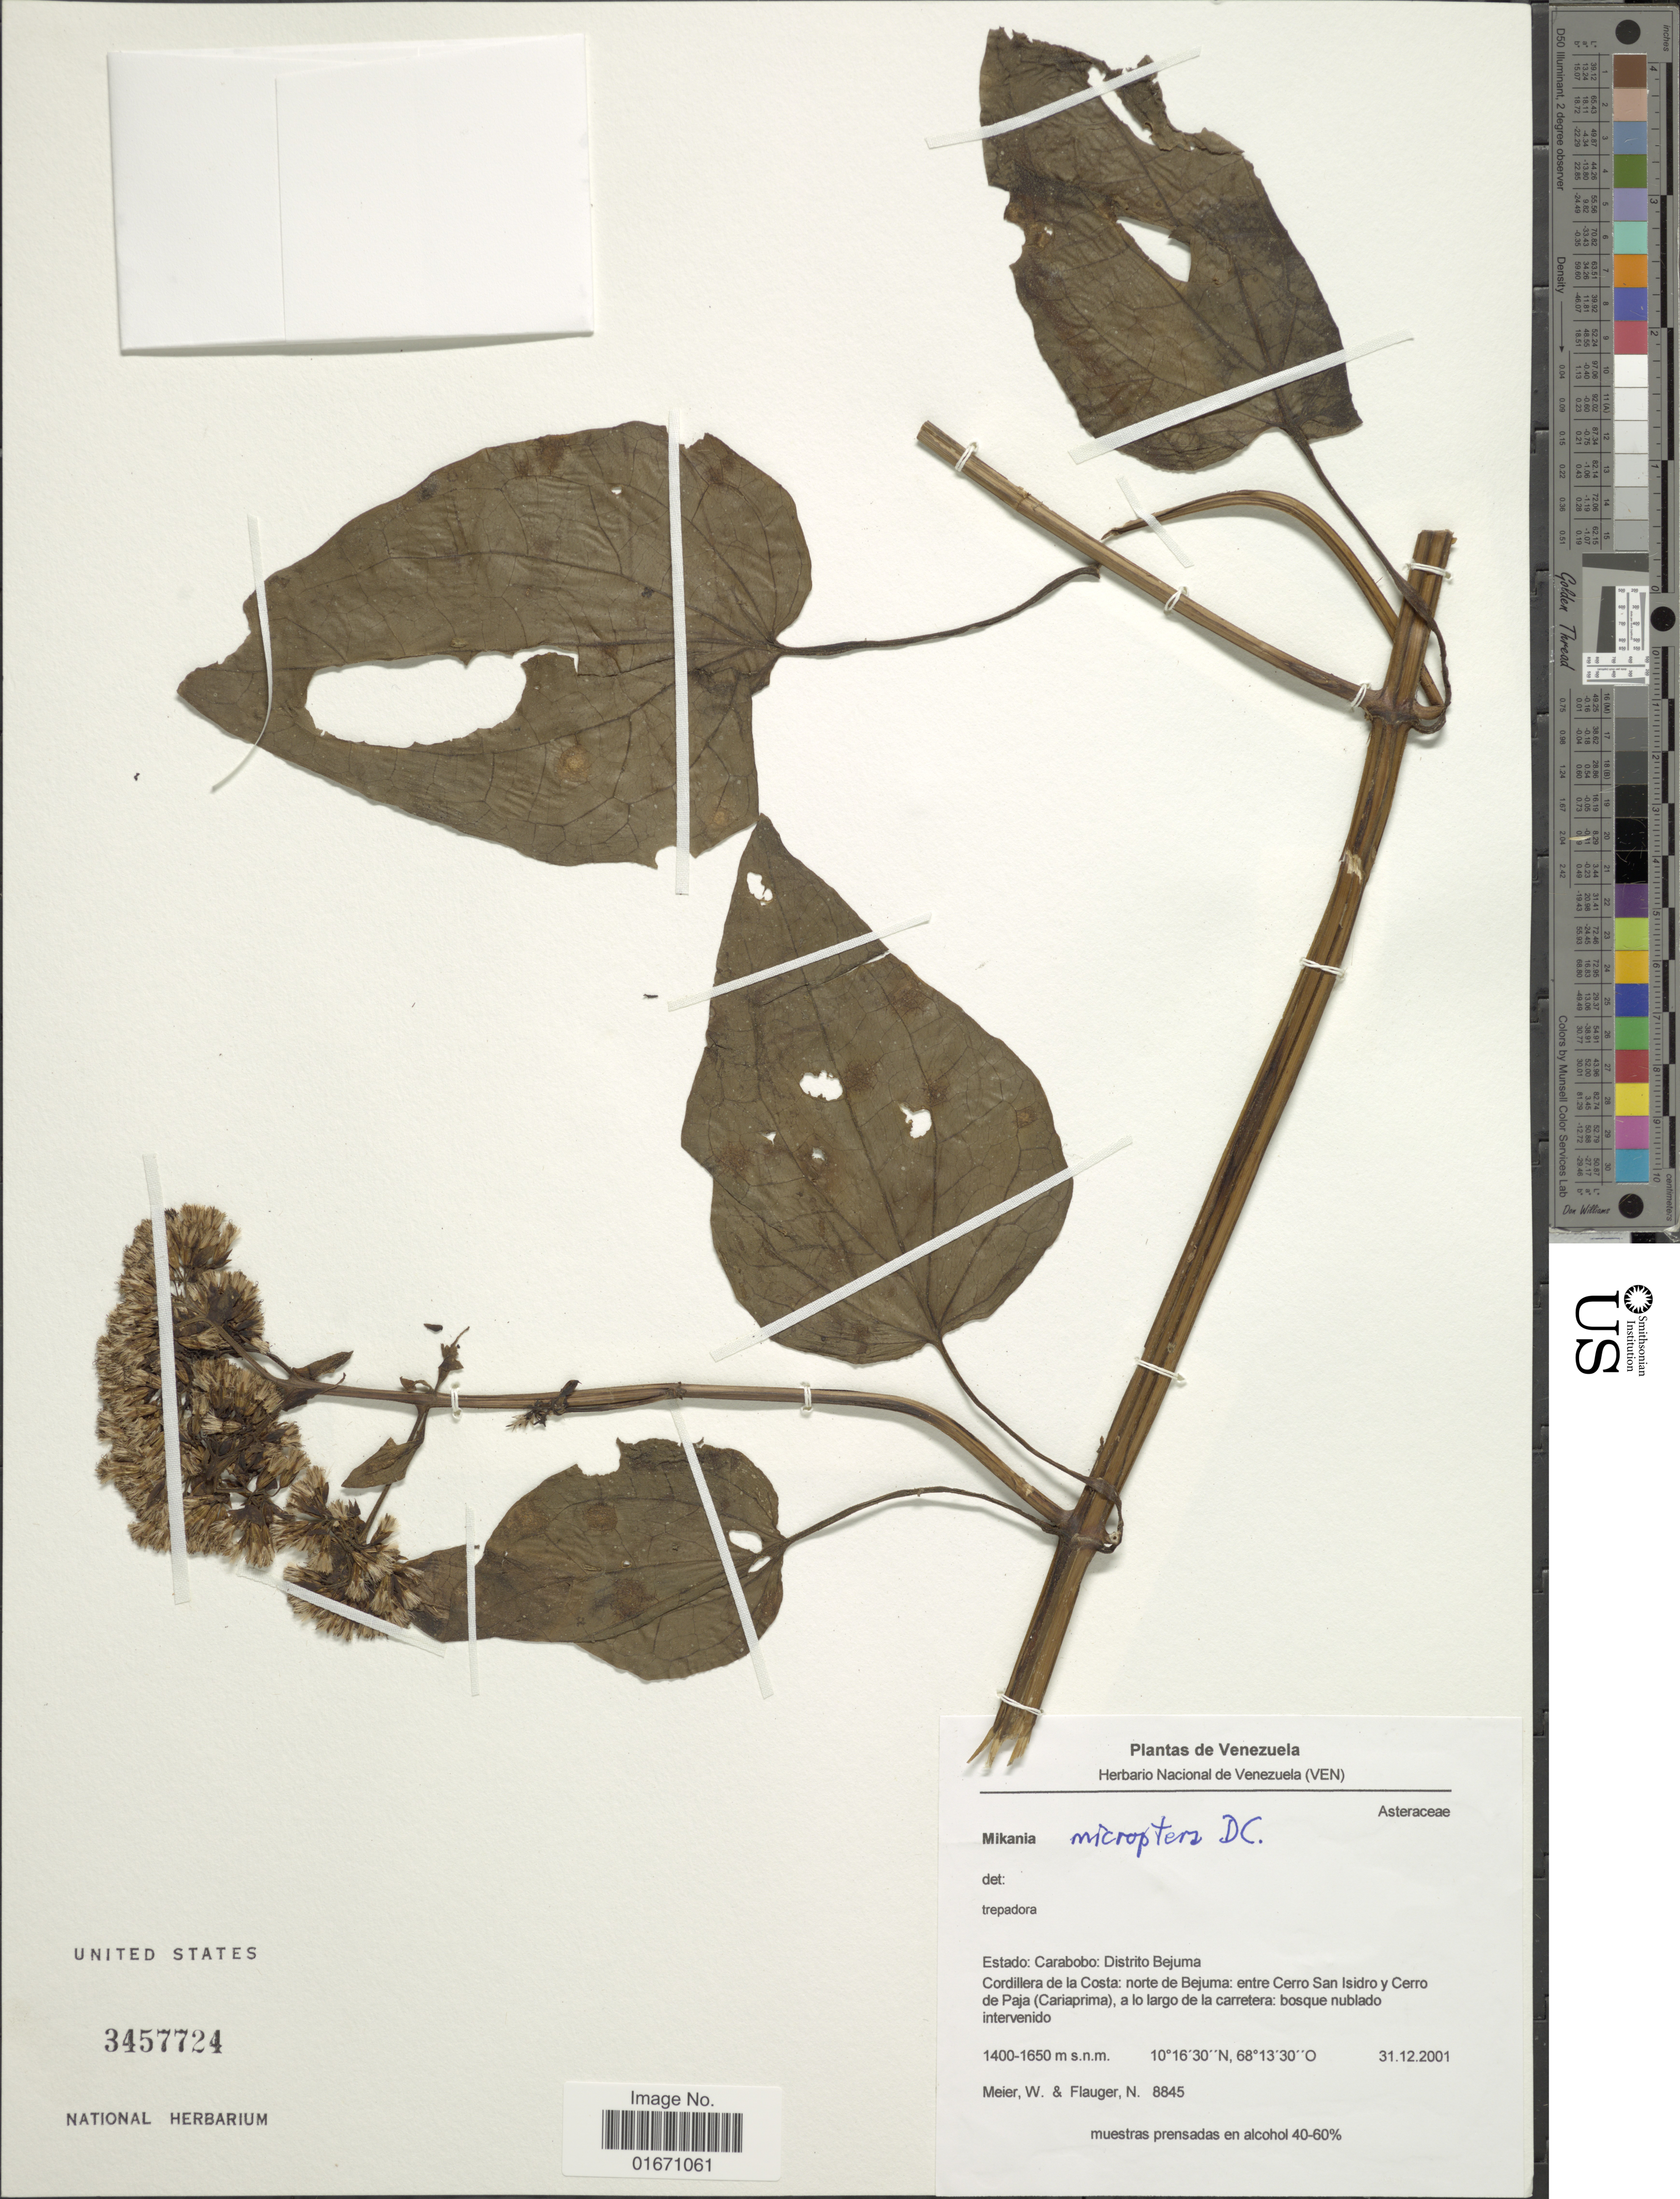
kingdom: Plantae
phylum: Tracheophyta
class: Magnoliopsida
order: Asterales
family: Asteraceae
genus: Mikania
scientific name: Mikania microptera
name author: DC.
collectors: W. Meier & N. Flauger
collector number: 8845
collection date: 2001-12-31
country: Venezuela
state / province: Carabobo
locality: Distrito Bejuma, Cordillera de la Costa, norte de Bejuma, entre Cerro San Isidro y Cerro de Paja (Cariaprima), a lo largo de la carretera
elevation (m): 1400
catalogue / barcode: US 3457724